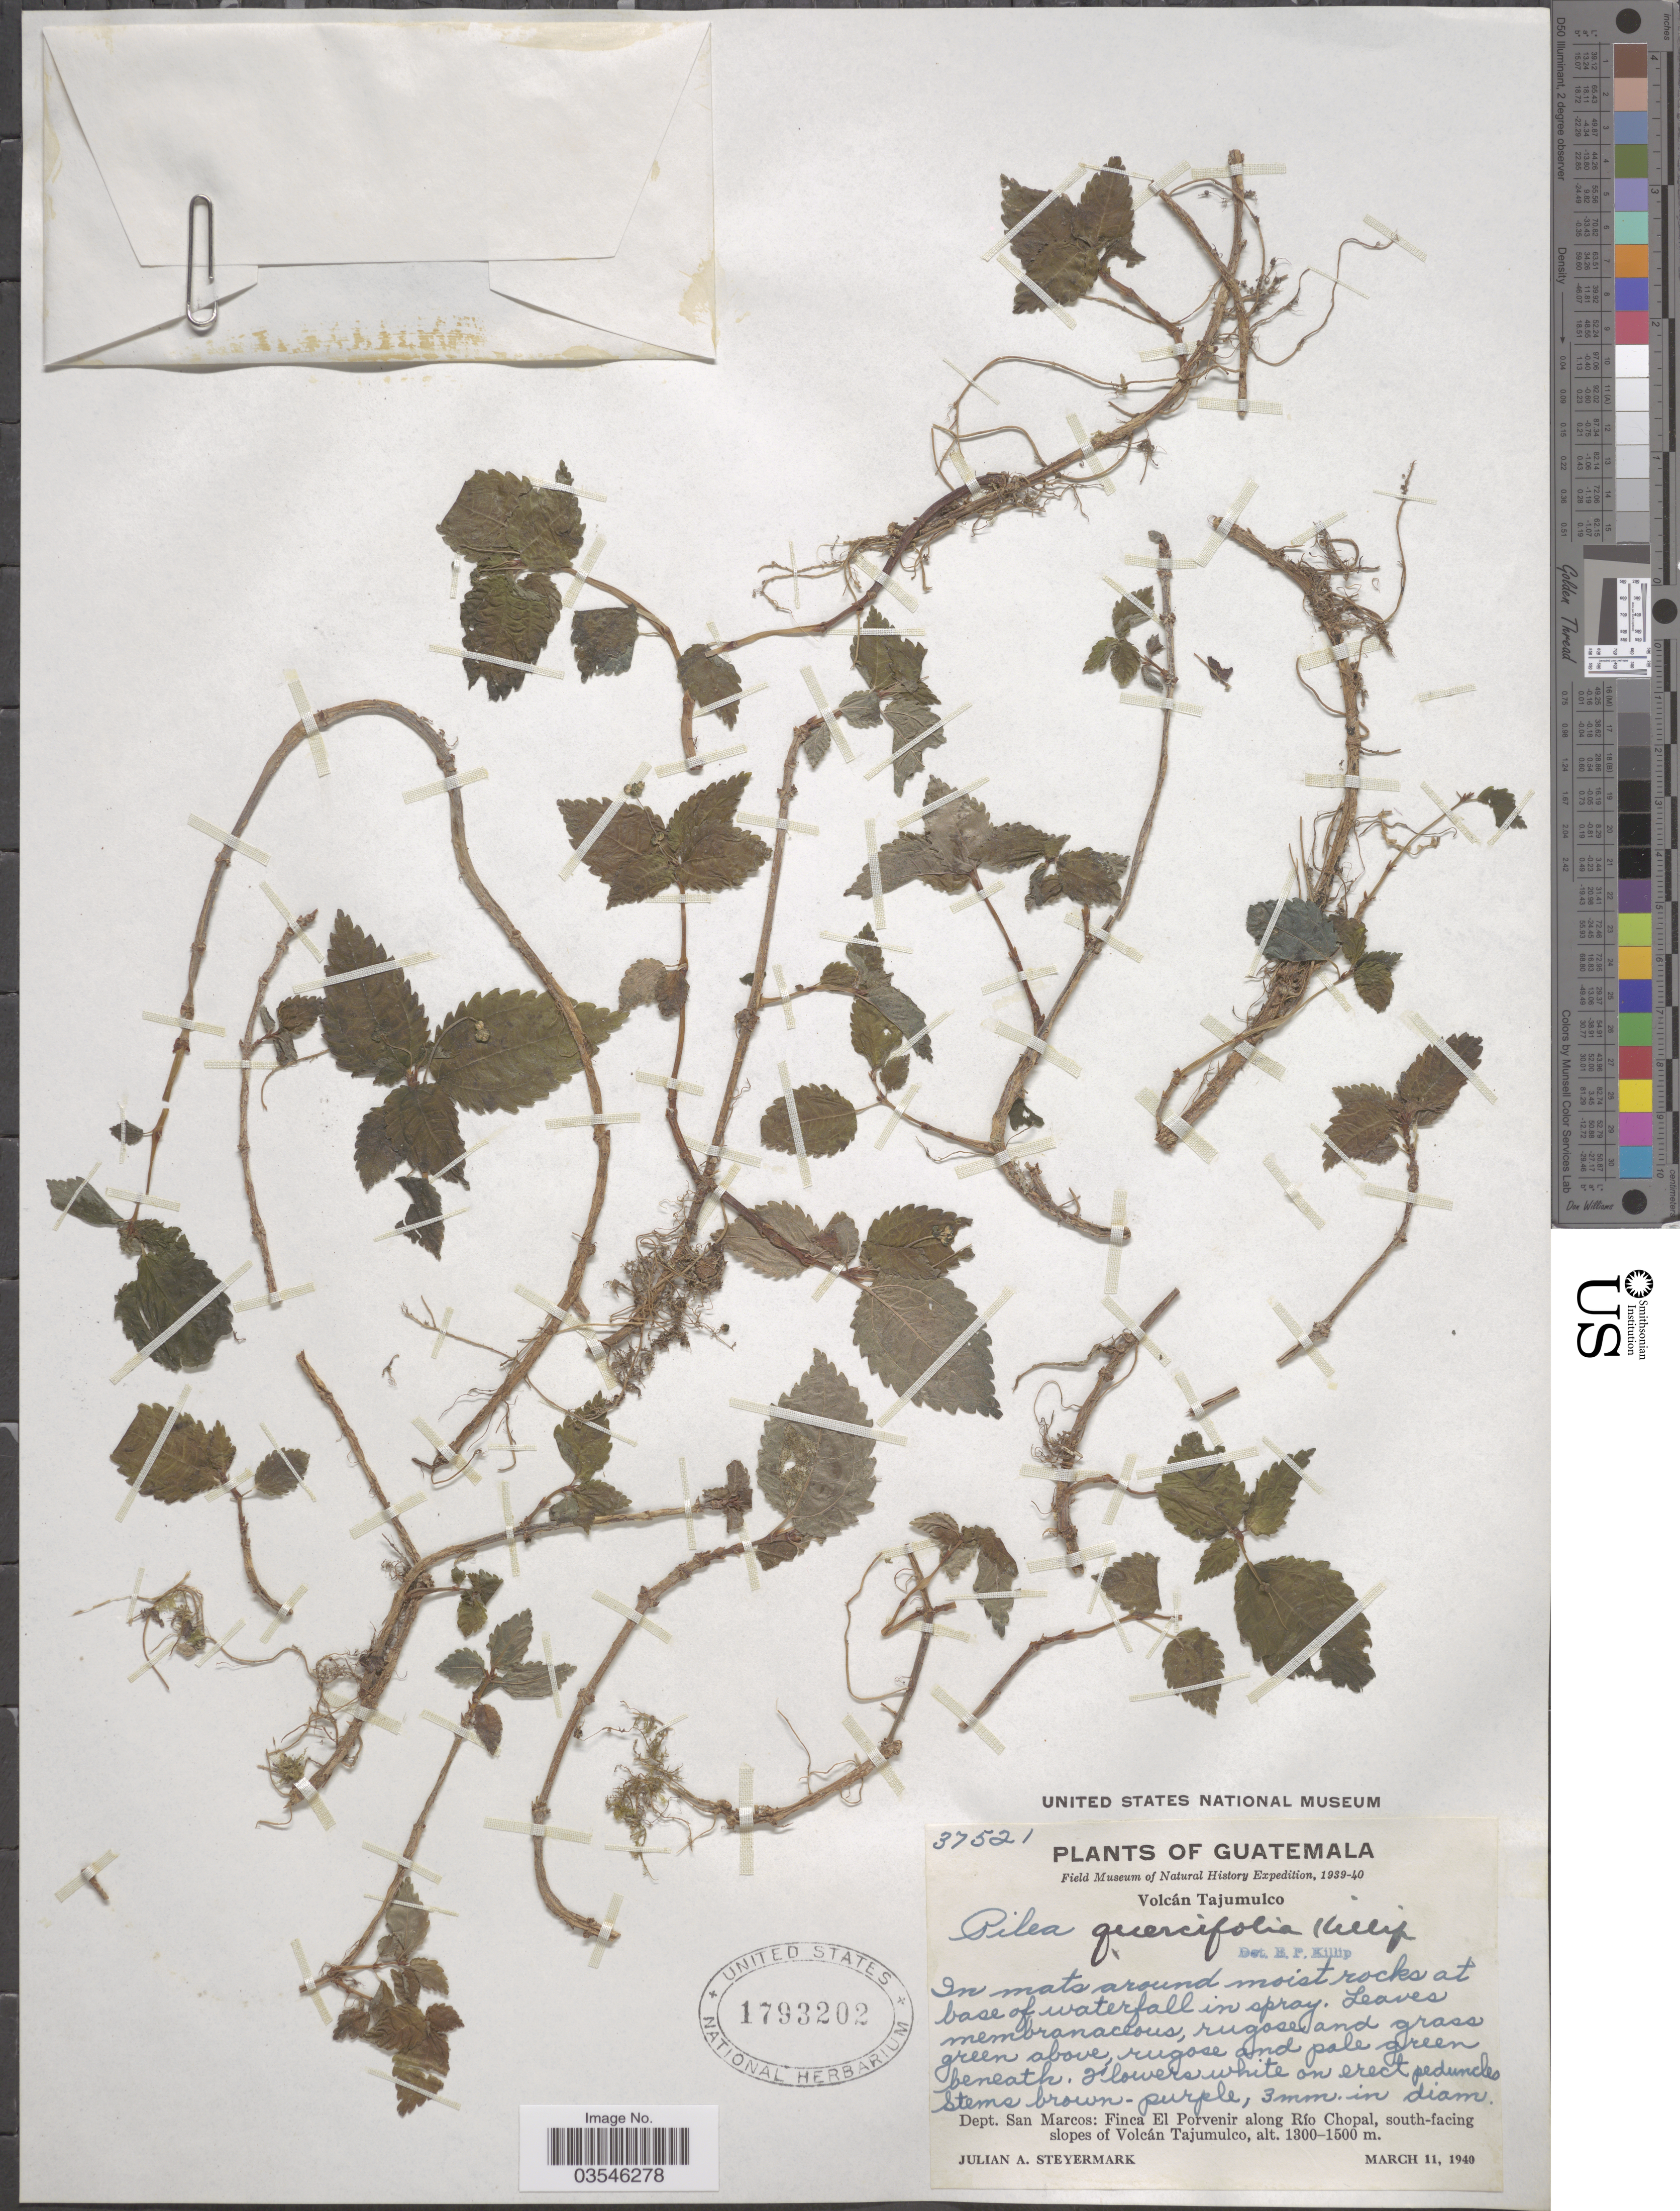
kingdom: Plantae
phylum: Tracheophyta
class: Magnoliopsida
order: Rosales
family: Urticaceae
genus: Pilea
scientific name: Pilea quercifolia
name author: Killip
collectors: J. Steyermark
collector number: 37521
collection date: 1940-03-11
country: Guatemala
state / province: San Marcos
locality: Dept. San Marcos: Finca El Porvenir along Río Chopal, south-facing slopes of Volcán Tajumulco.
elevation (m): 1300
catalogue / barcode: US 1793202